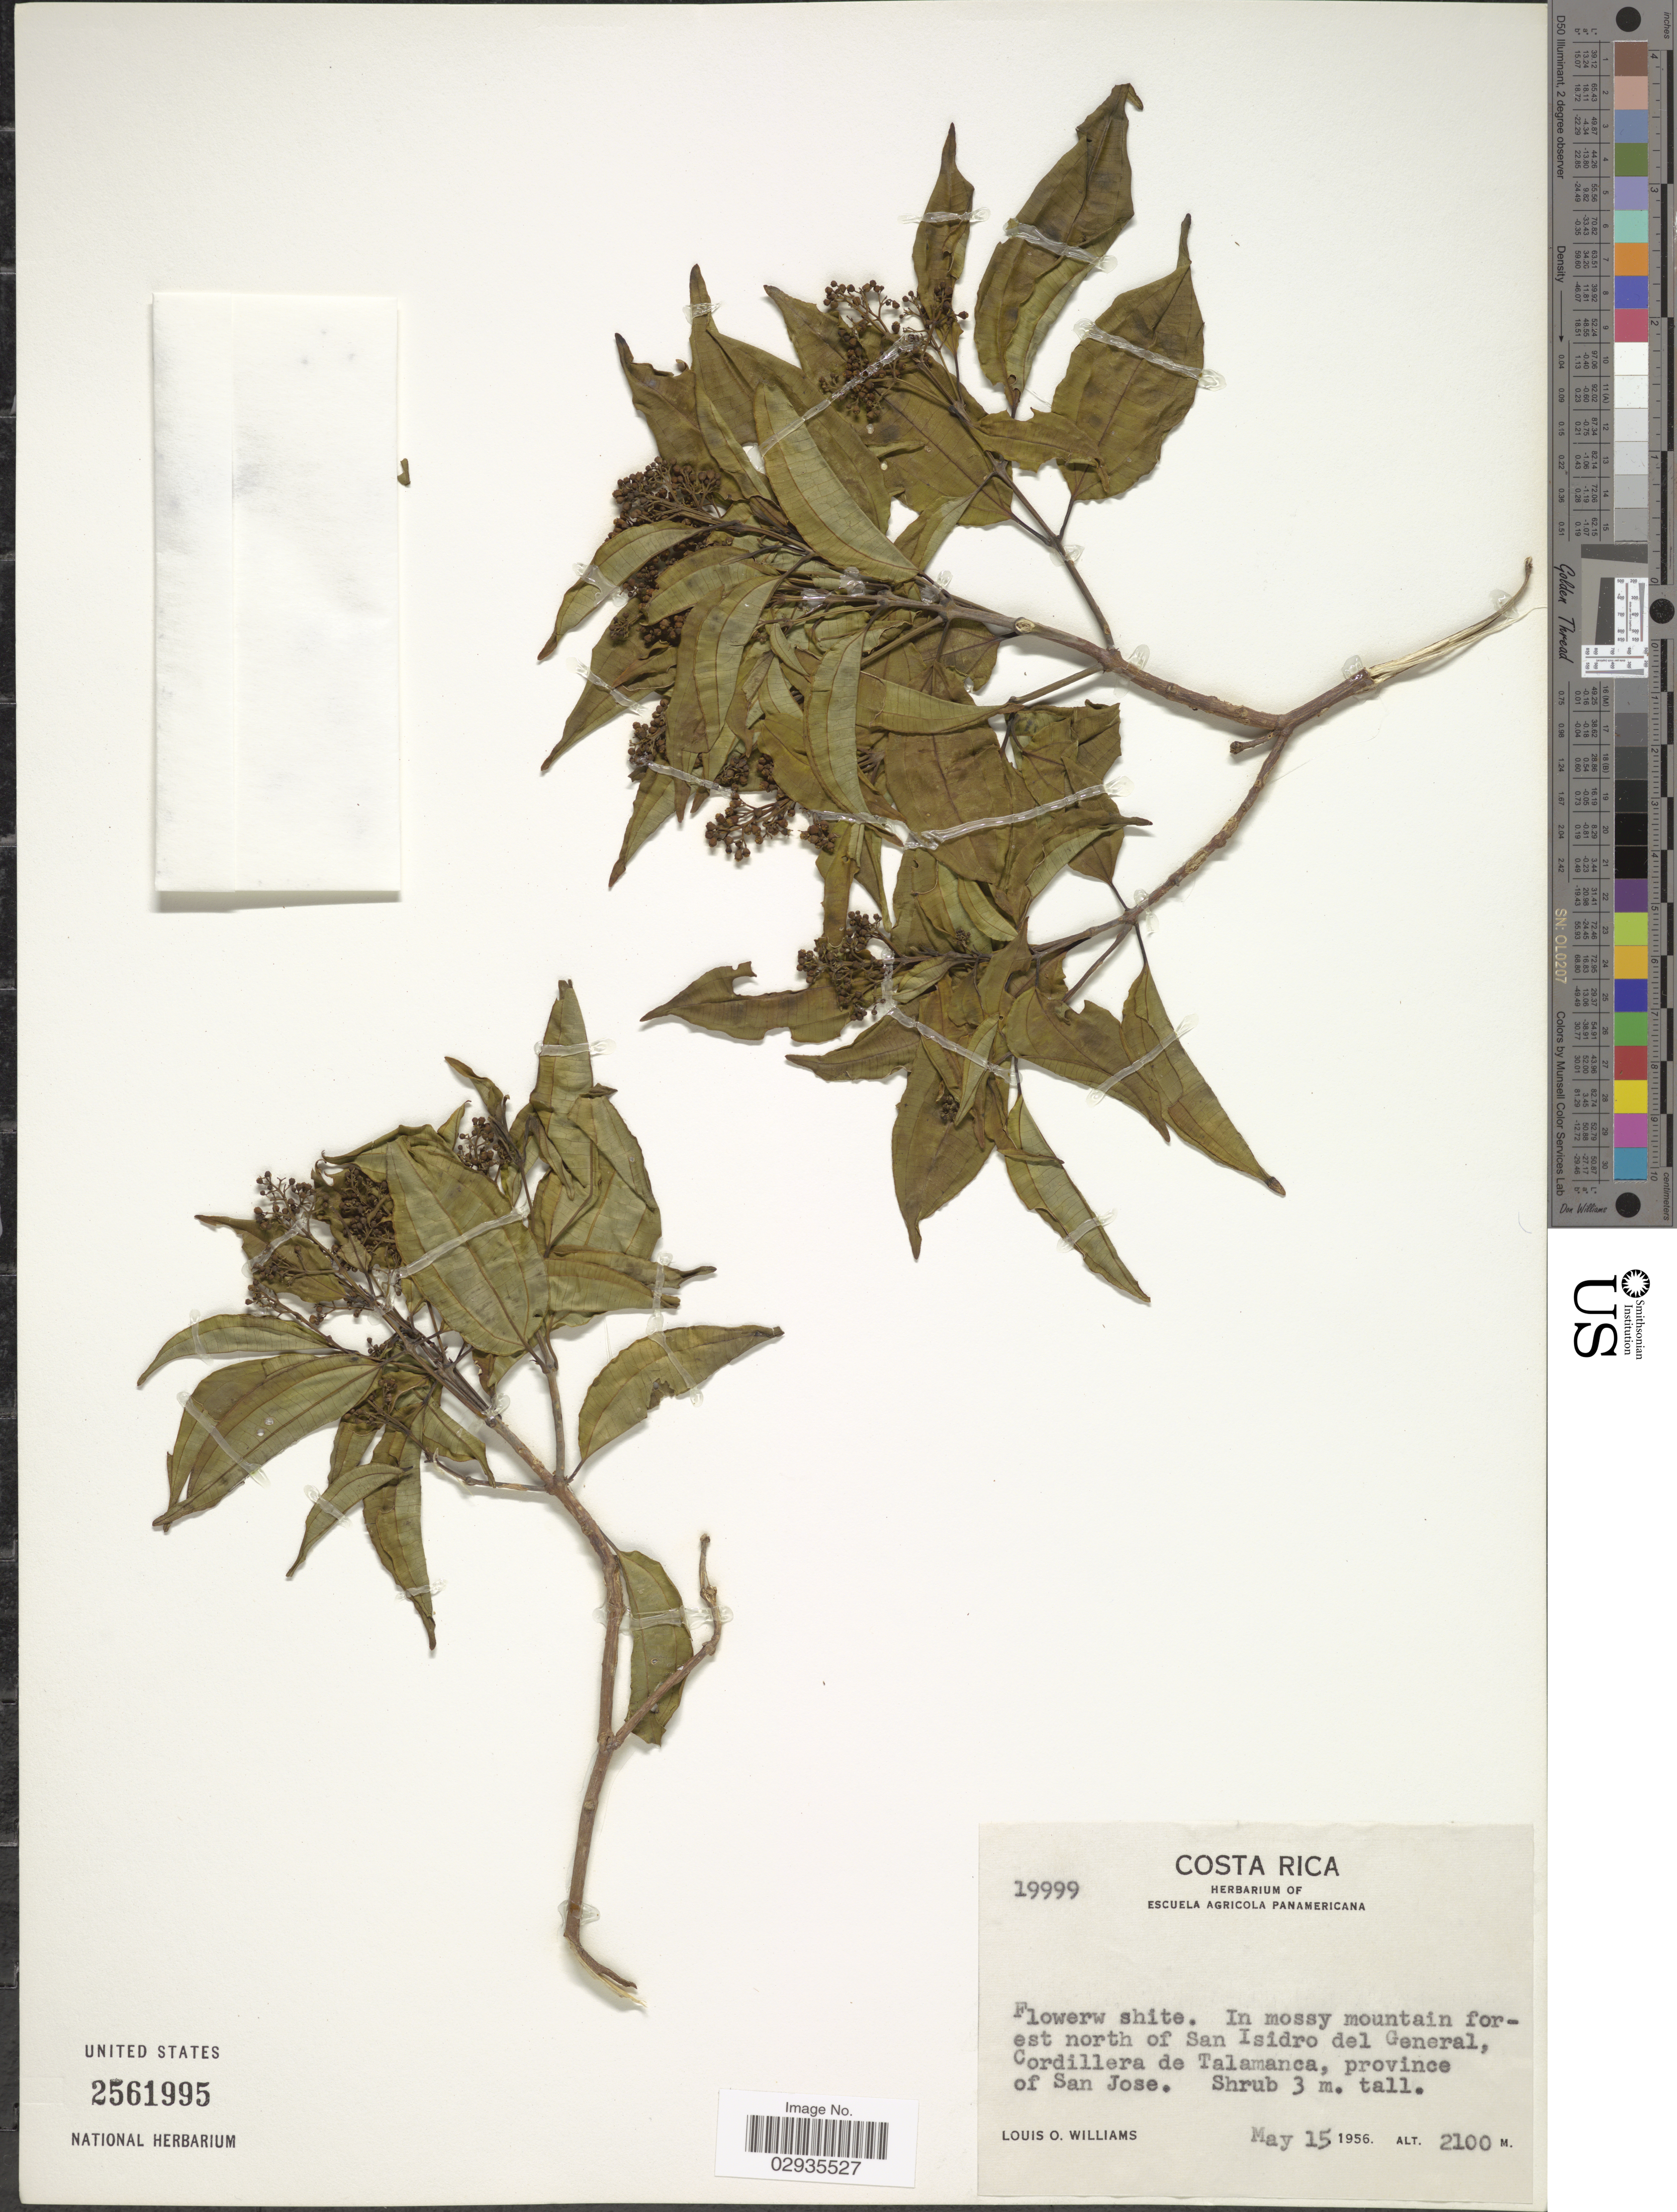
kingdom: Plantae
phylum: Tracheophyta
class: Magnoliopsida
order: Myrtales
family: Melastomataceae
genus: Miconia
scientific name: Miconia sp.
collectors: L. O. Williams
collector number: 19999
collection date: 1956-05-15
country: Costa Rica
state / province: San José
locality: In mossy mountain forest north of San Isidro del General, Cordillera de Talamanca.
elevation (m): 2100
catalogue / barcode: US 2561995